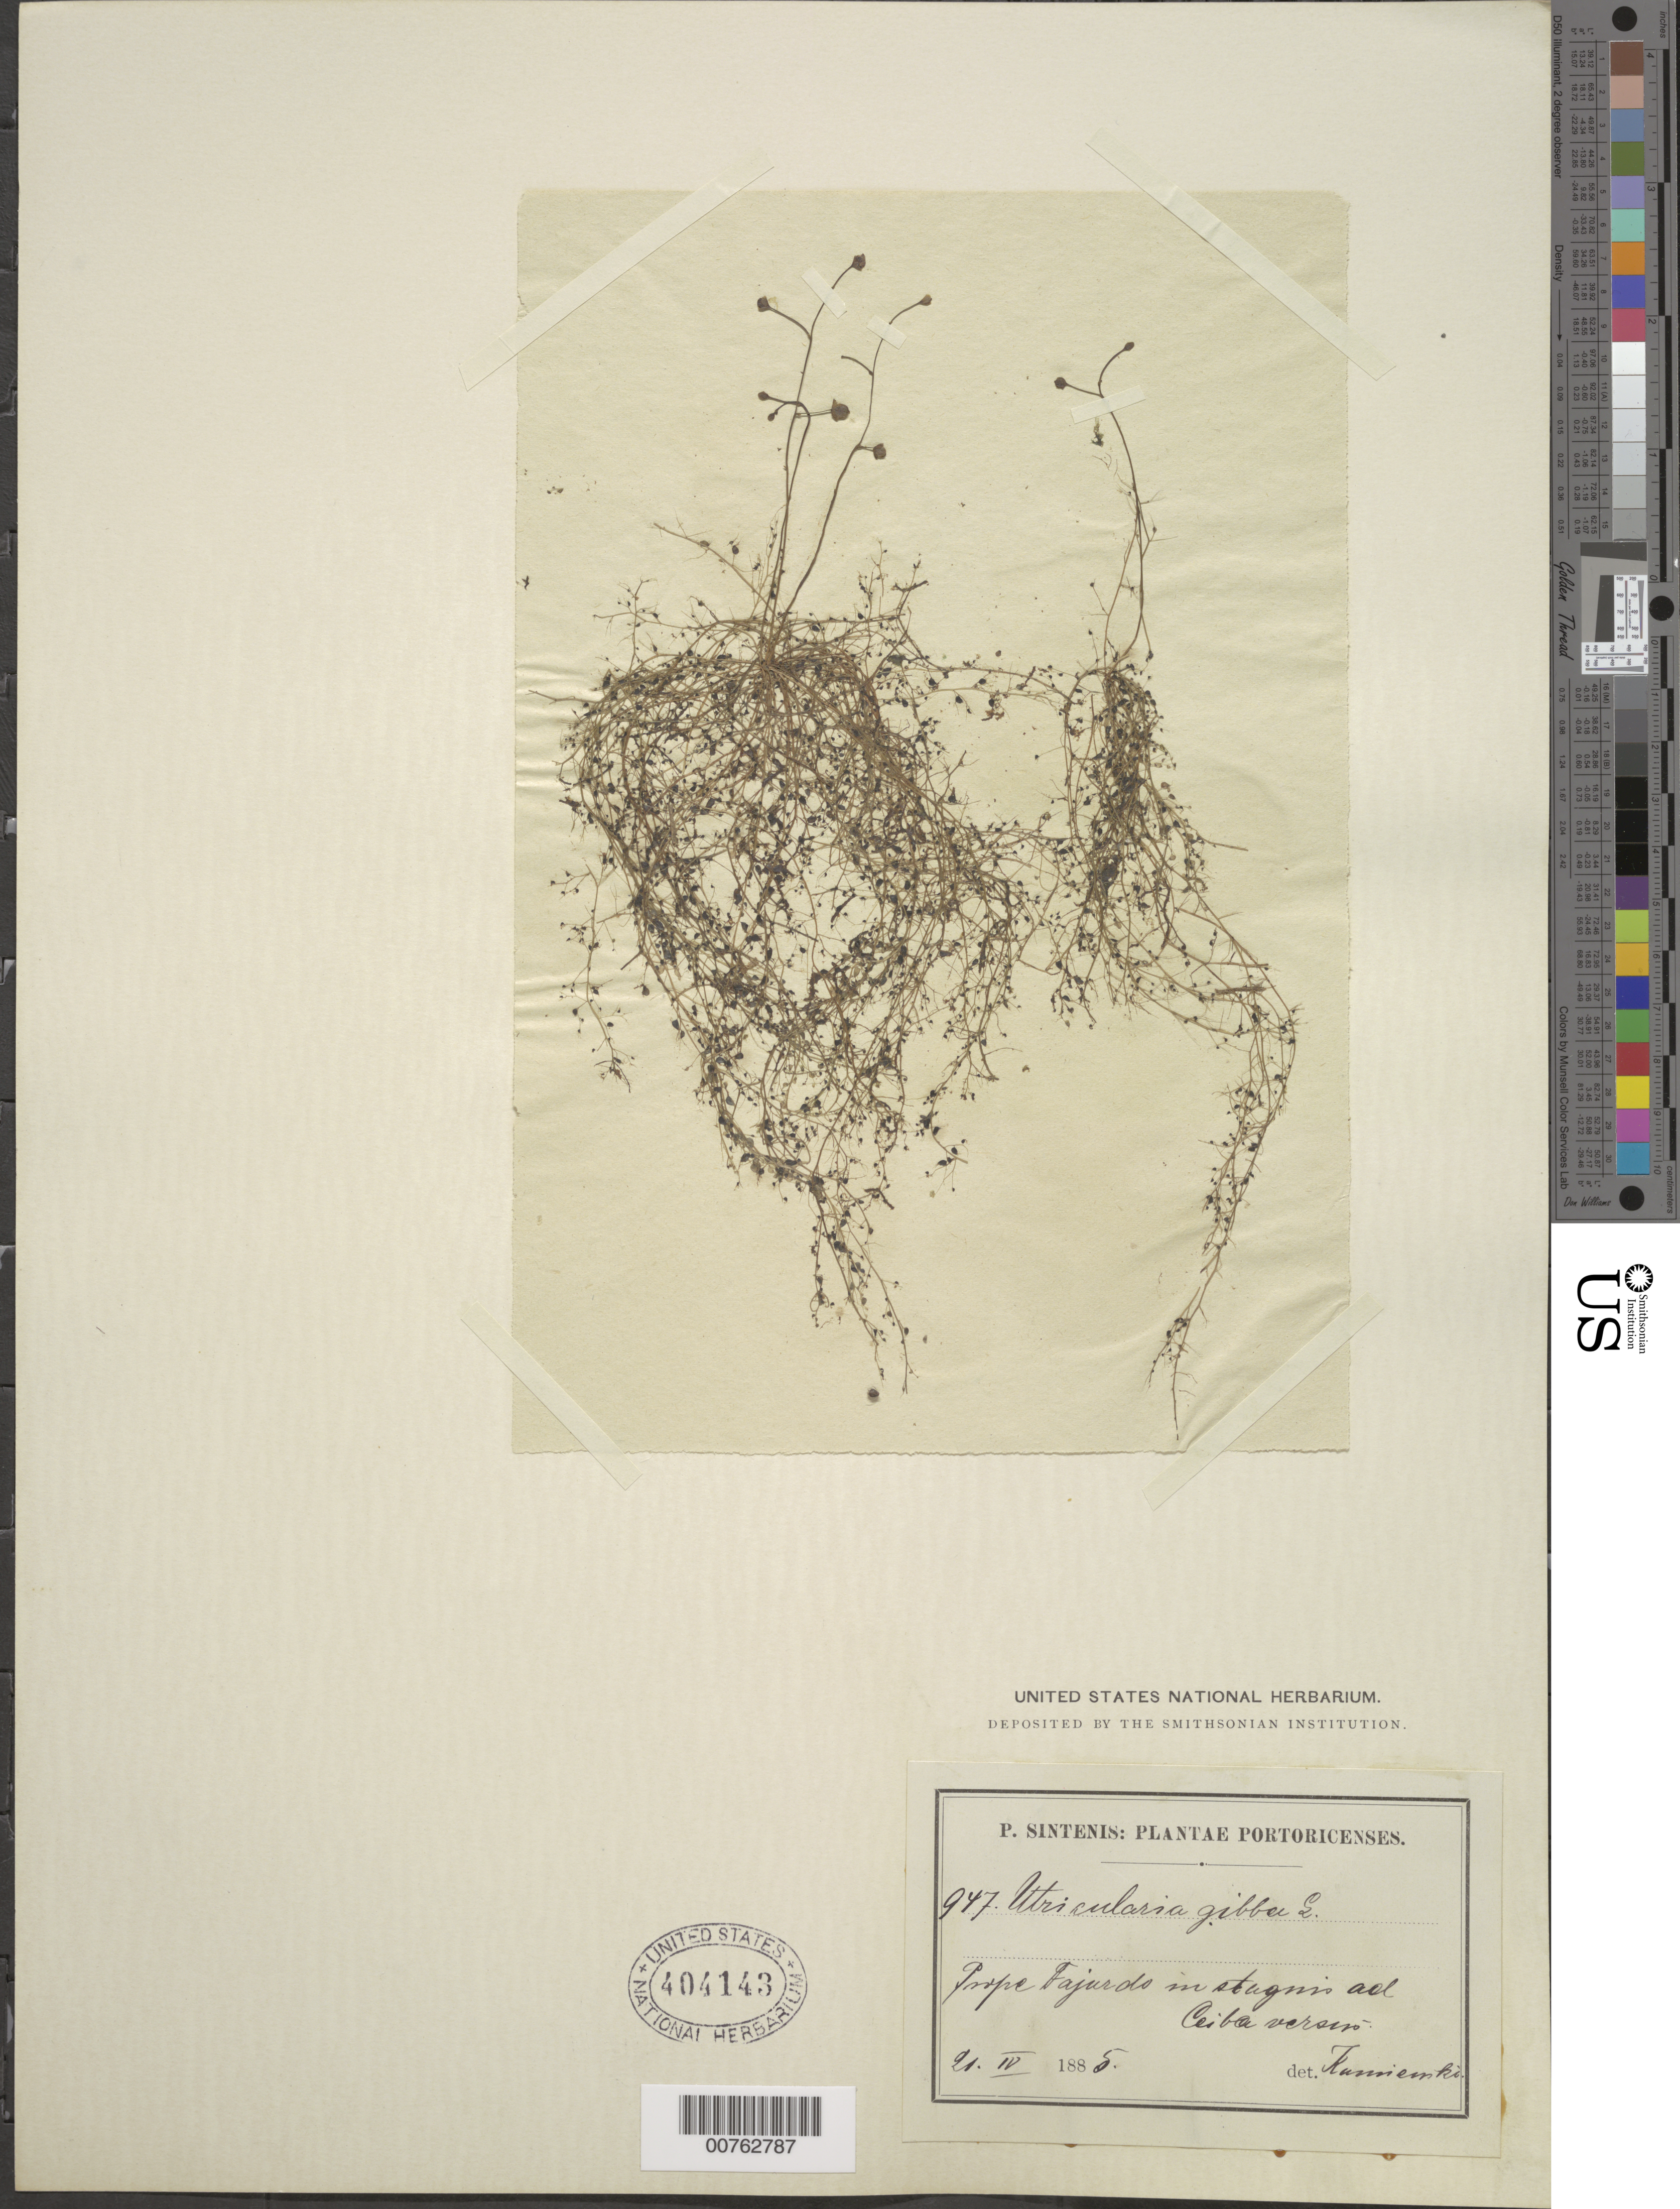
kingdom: Plantae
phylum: Tracheophyta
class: Magnoliopsida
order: Lamiales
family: Lentibulariaceae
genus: Utricularia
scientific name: Utricularia gibba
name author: L.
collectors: P. Sintenis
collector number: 947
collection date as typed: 21 Apr 1885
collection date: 1885-04-21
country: Puerto Rico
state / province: Ceiba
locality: Prope Fajardo in stagnis ad Ceiba versus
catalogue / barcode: US 404143